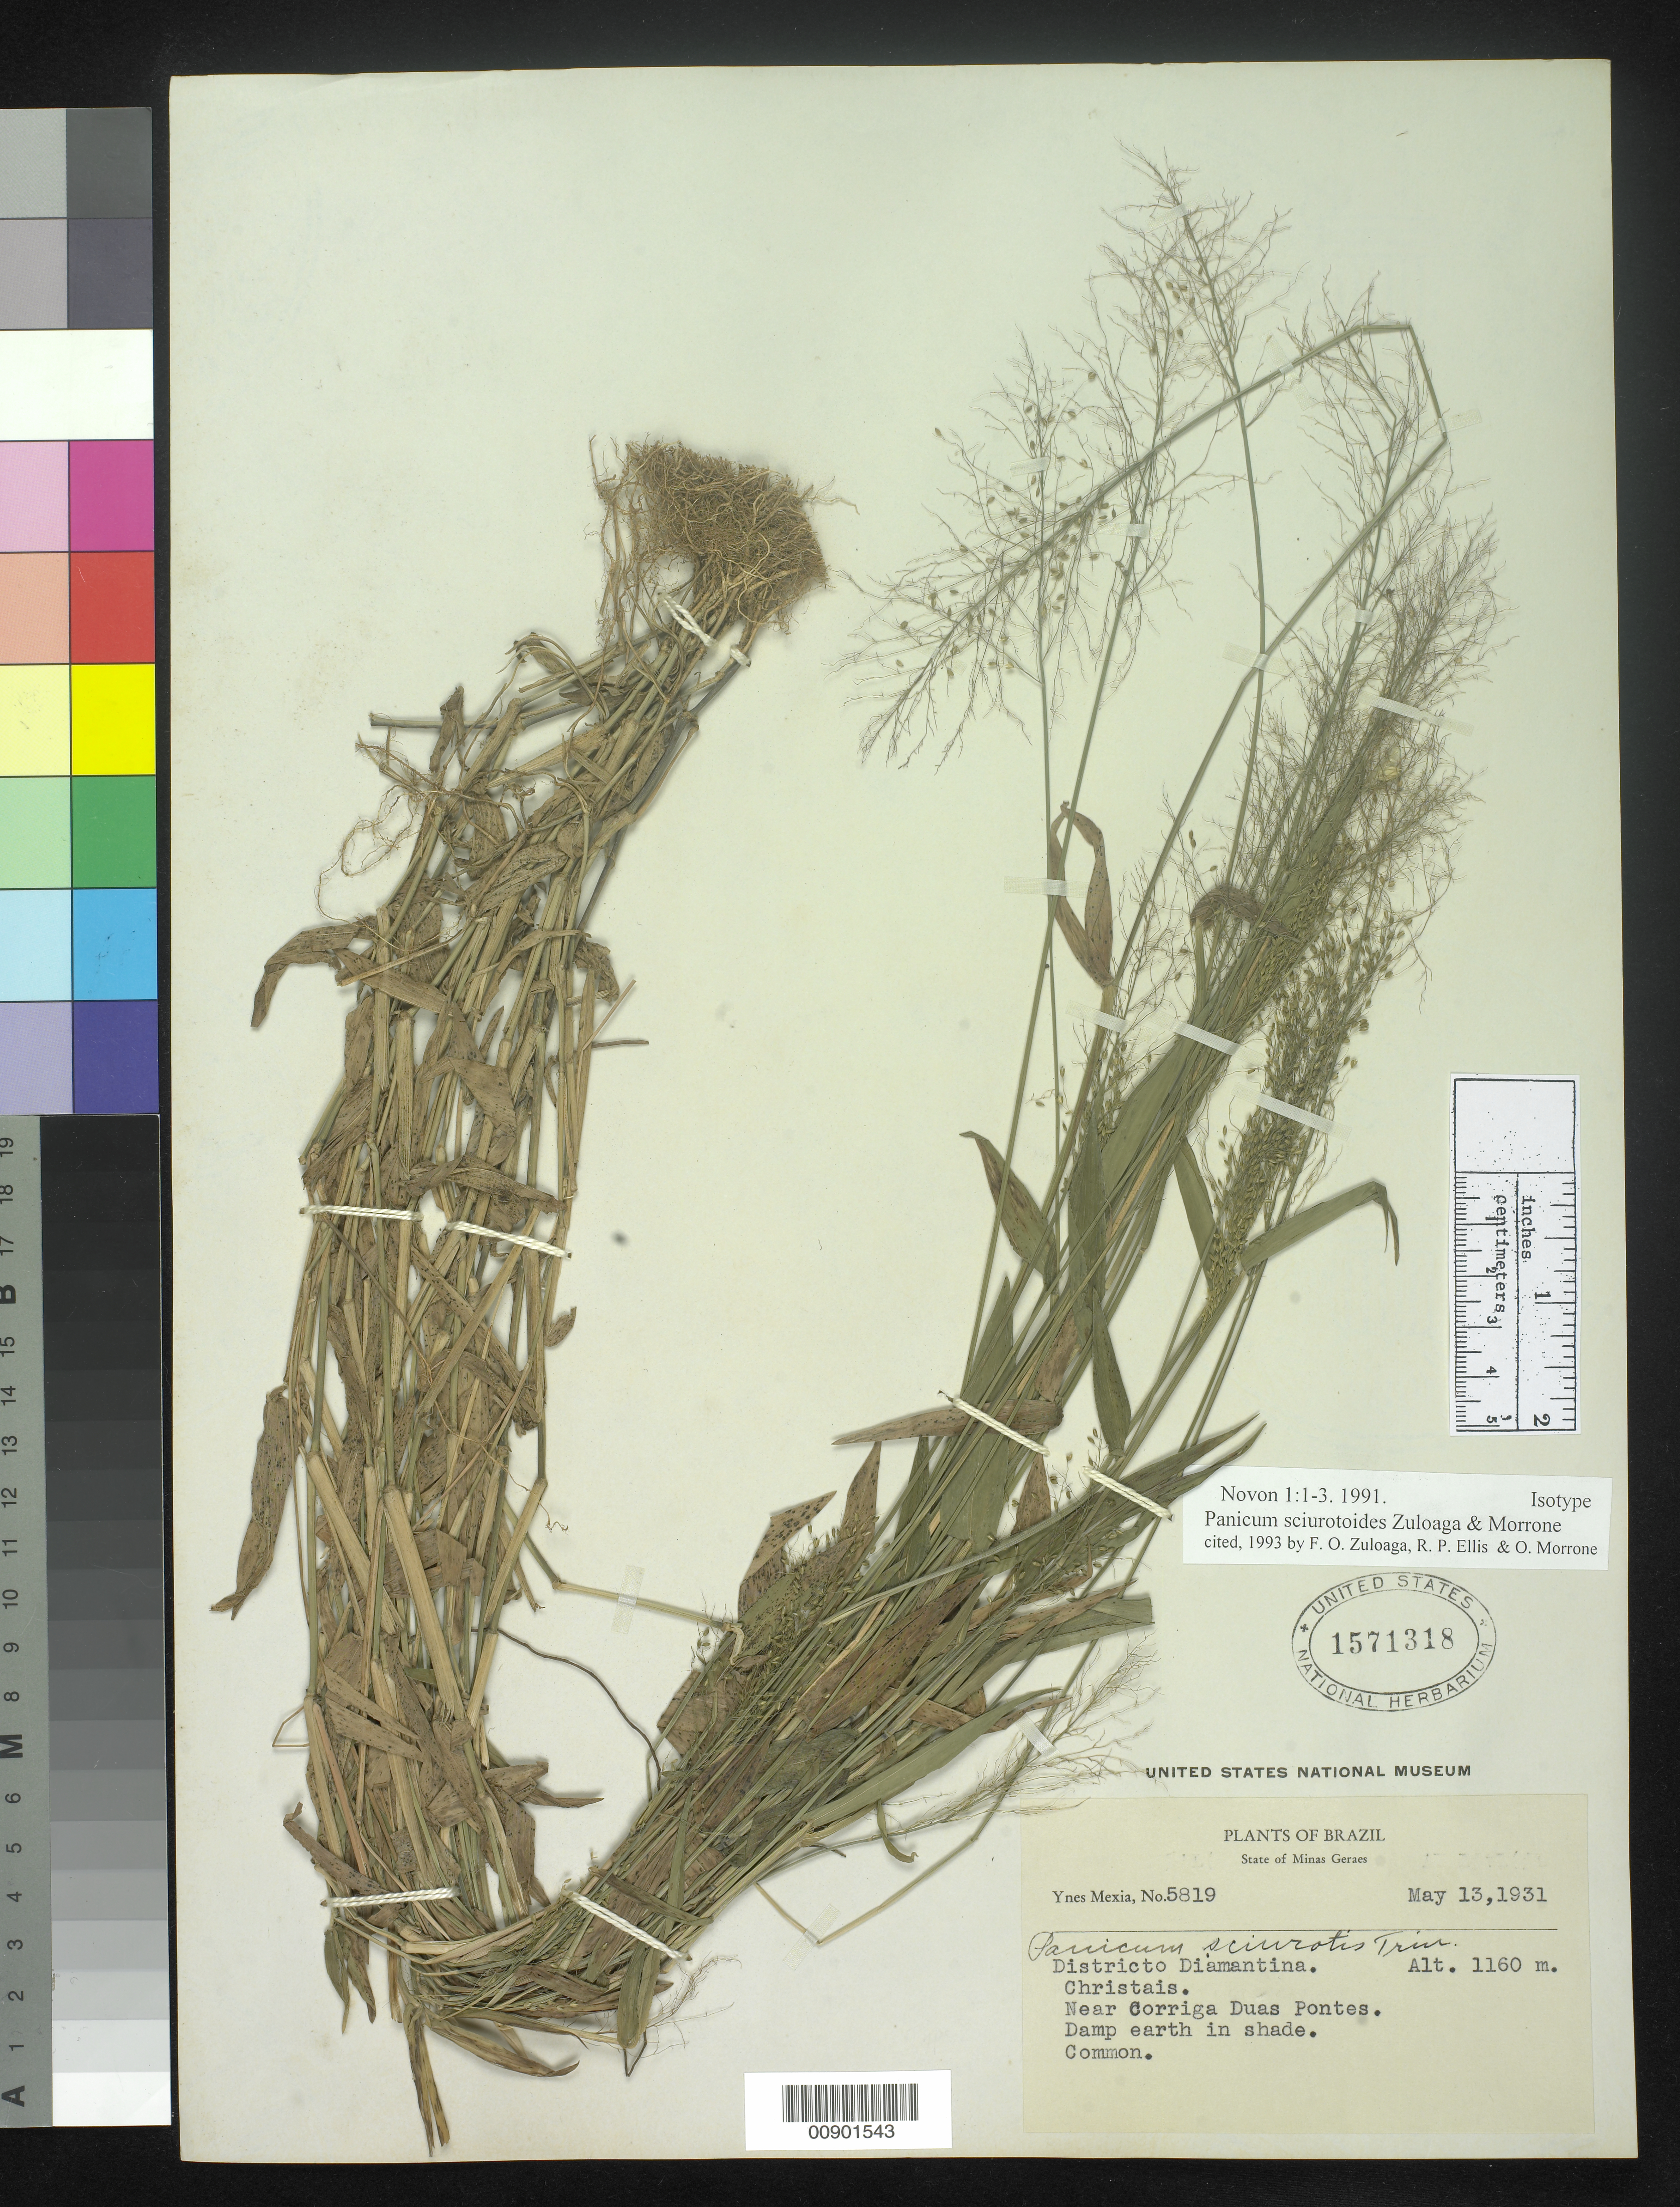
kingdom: Plantae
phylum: Tracheophyta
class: Liliopsida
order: Poales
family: Poaceae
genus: Panicum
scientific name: Panicum sciurotoides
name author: Zuloaga & Morrone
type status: Isotype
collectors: Y. Mexia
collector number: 5819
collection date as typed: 13 May 1931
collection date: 1931-05-13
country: Brazil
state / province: Minas Gerais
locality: Districto Diamantina. Christais. Near Corriga Duas Pontes.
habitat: Damp earth in shade.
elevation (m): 1160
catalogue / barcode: US 1571318